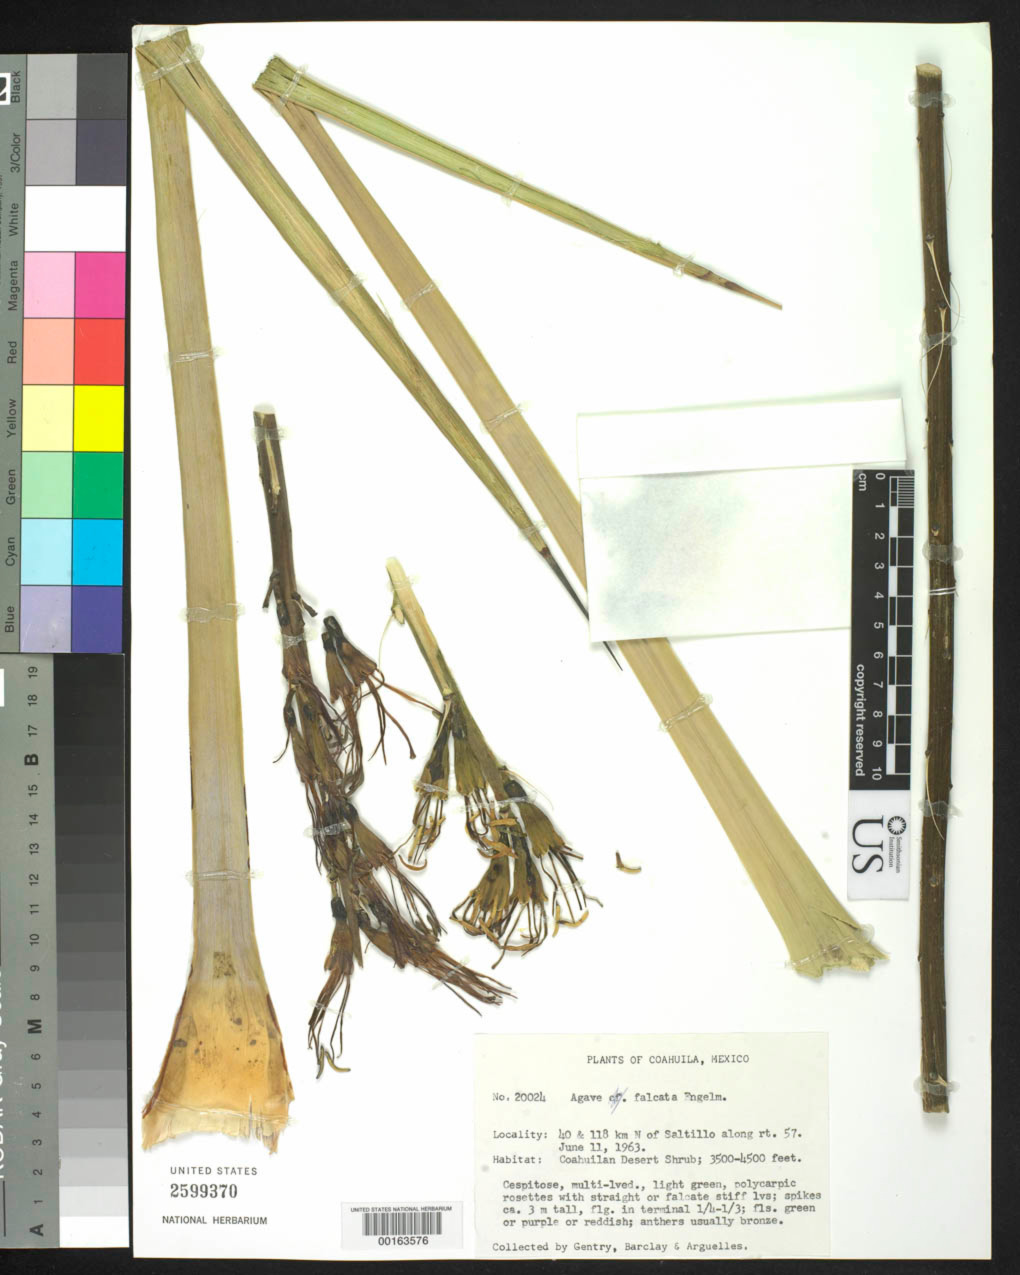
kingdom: Plantae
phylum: Tracheophyta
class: Liliopsida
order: Asparagales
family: Asparagaceae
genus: Agave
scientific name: Agave striata subsp. falcata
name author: (Engelm.) Gentry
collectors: H. S. Gentry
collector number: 20024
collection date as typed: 11 Jun 1963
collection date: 1963-06-11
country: Mexico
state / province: Coahuila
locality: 40 & 118 km N of Saltillo along rt 57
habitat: Coahuilan desert shrub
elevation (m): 1067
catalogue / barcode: US 2599370